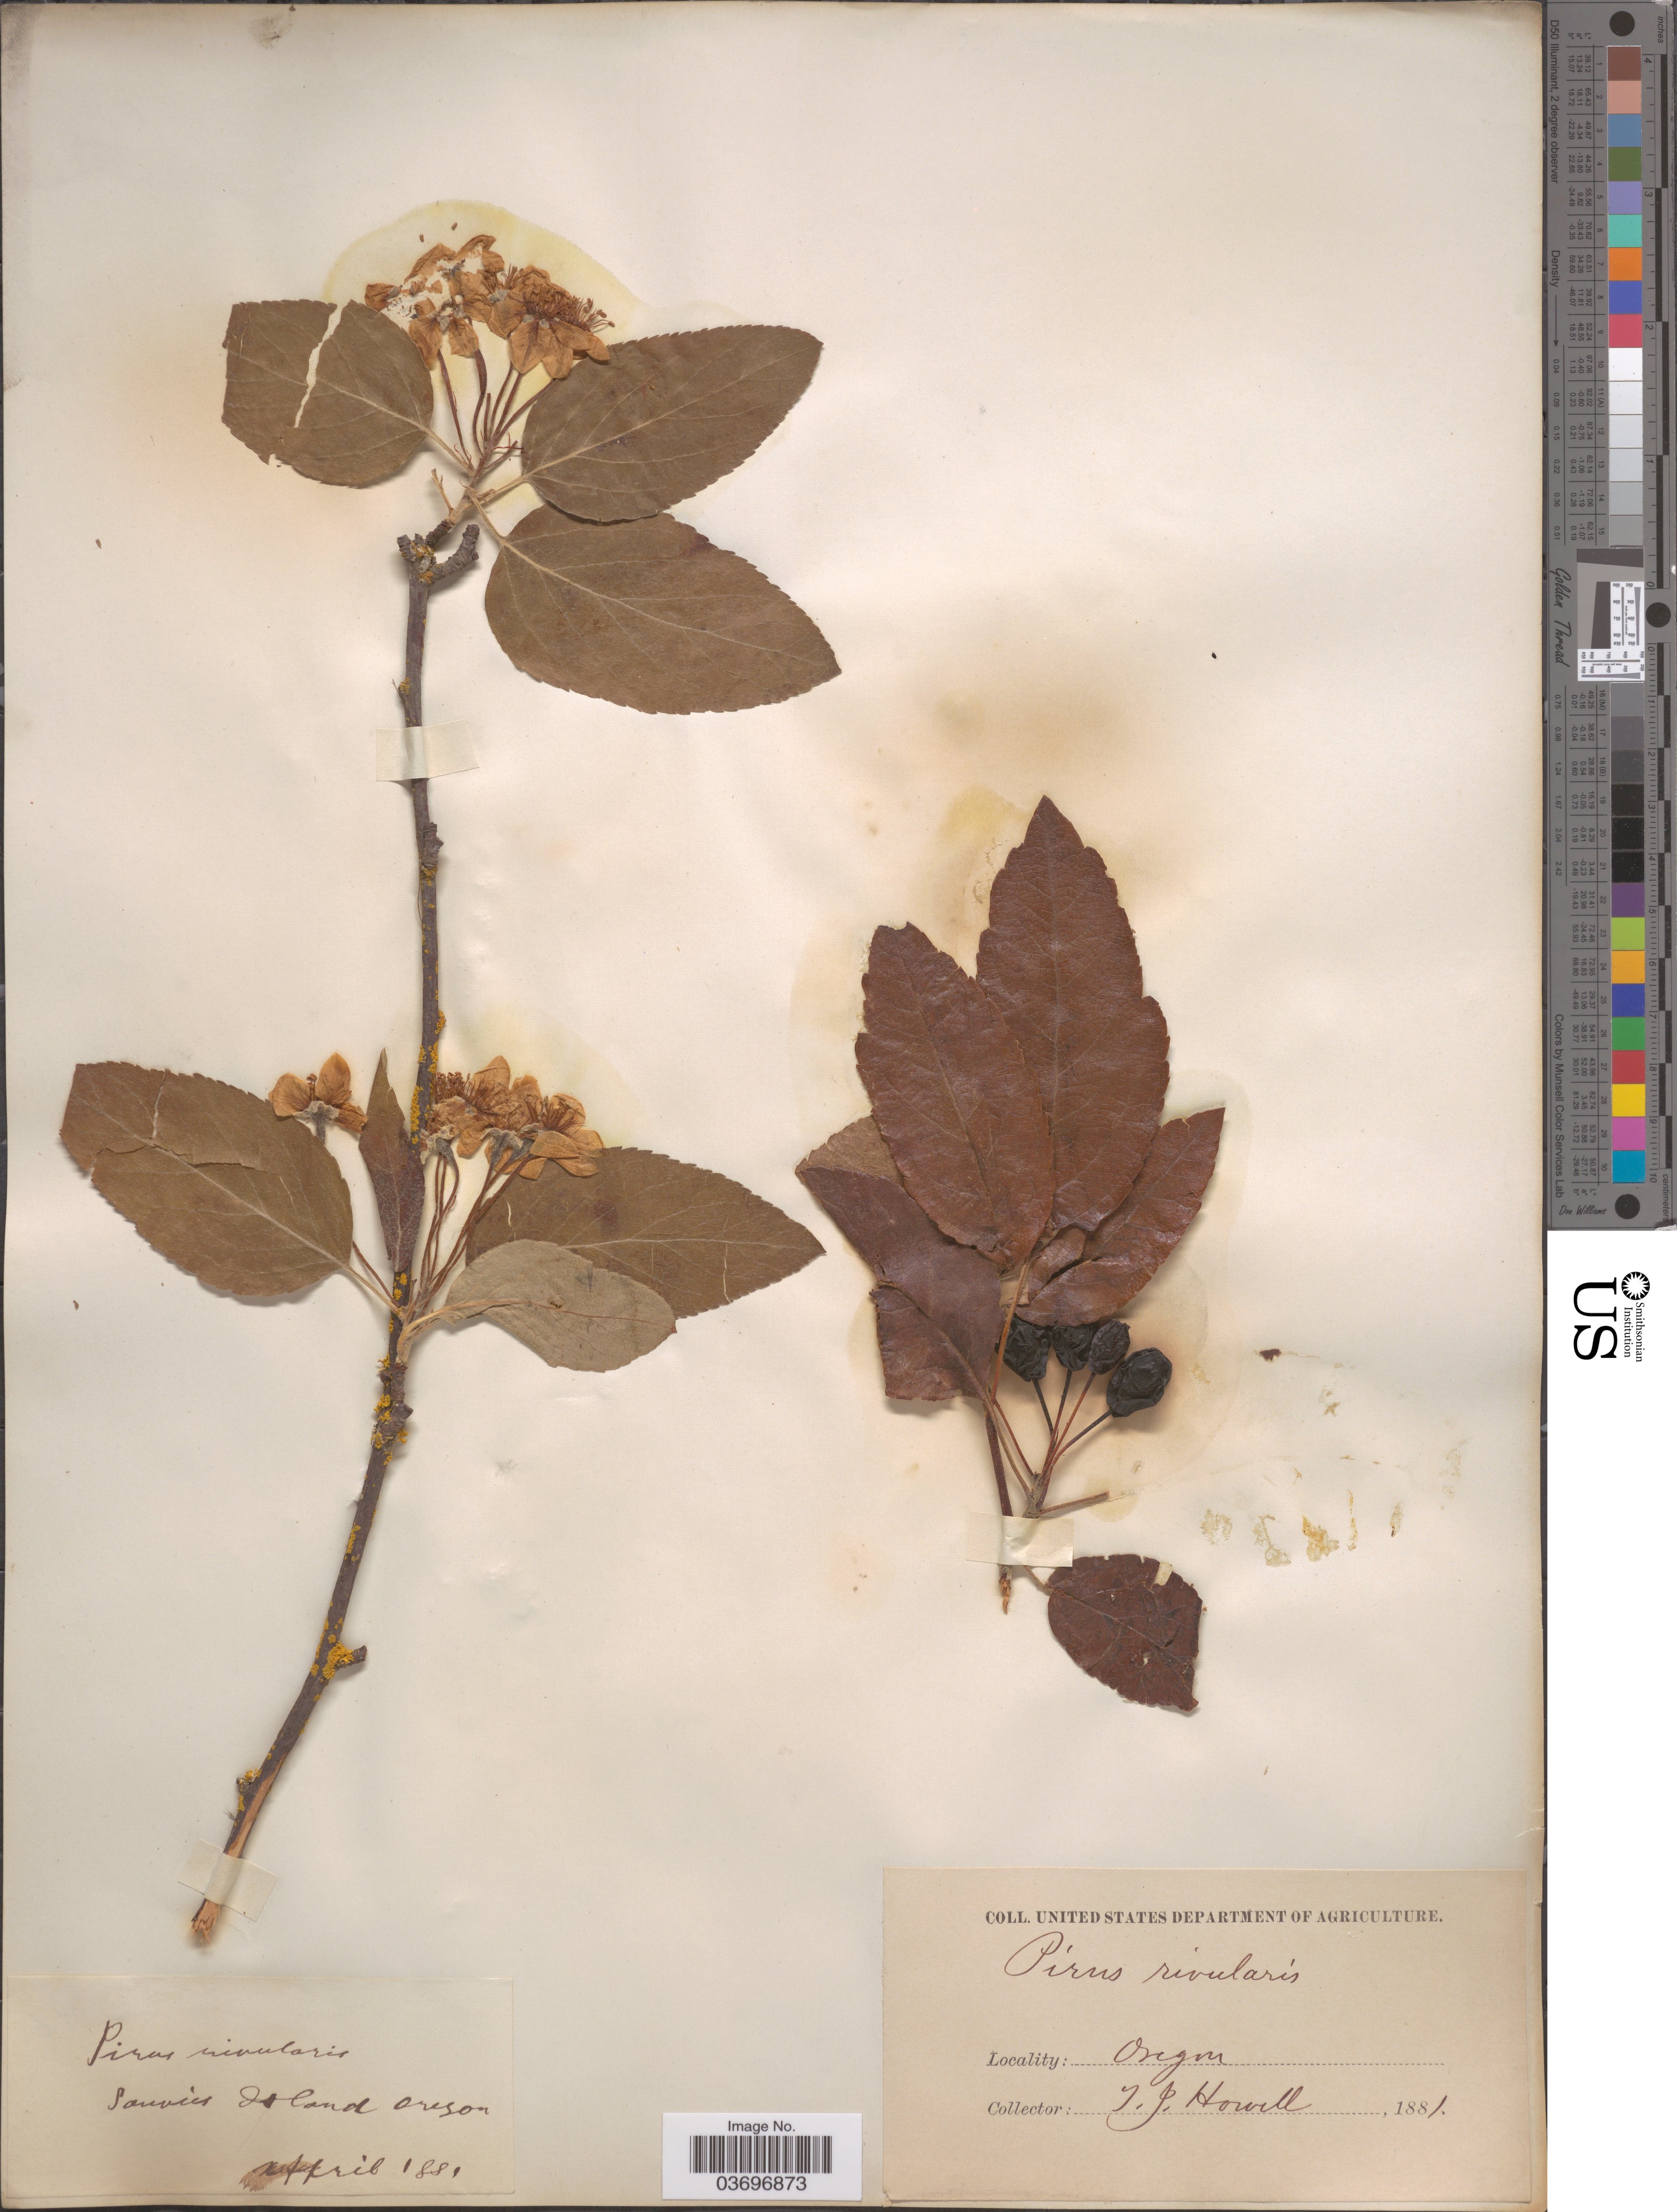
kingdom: Plantae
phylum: Tracheophyta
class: Magnoliopsida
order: Rosales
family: Rosaceae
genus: Malus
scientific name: Malus fusca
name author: (Raf.) C.K. Schneid.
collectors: T. J. Howell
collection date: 1881-04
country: United States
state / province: Oregon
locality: Sauvier Island.